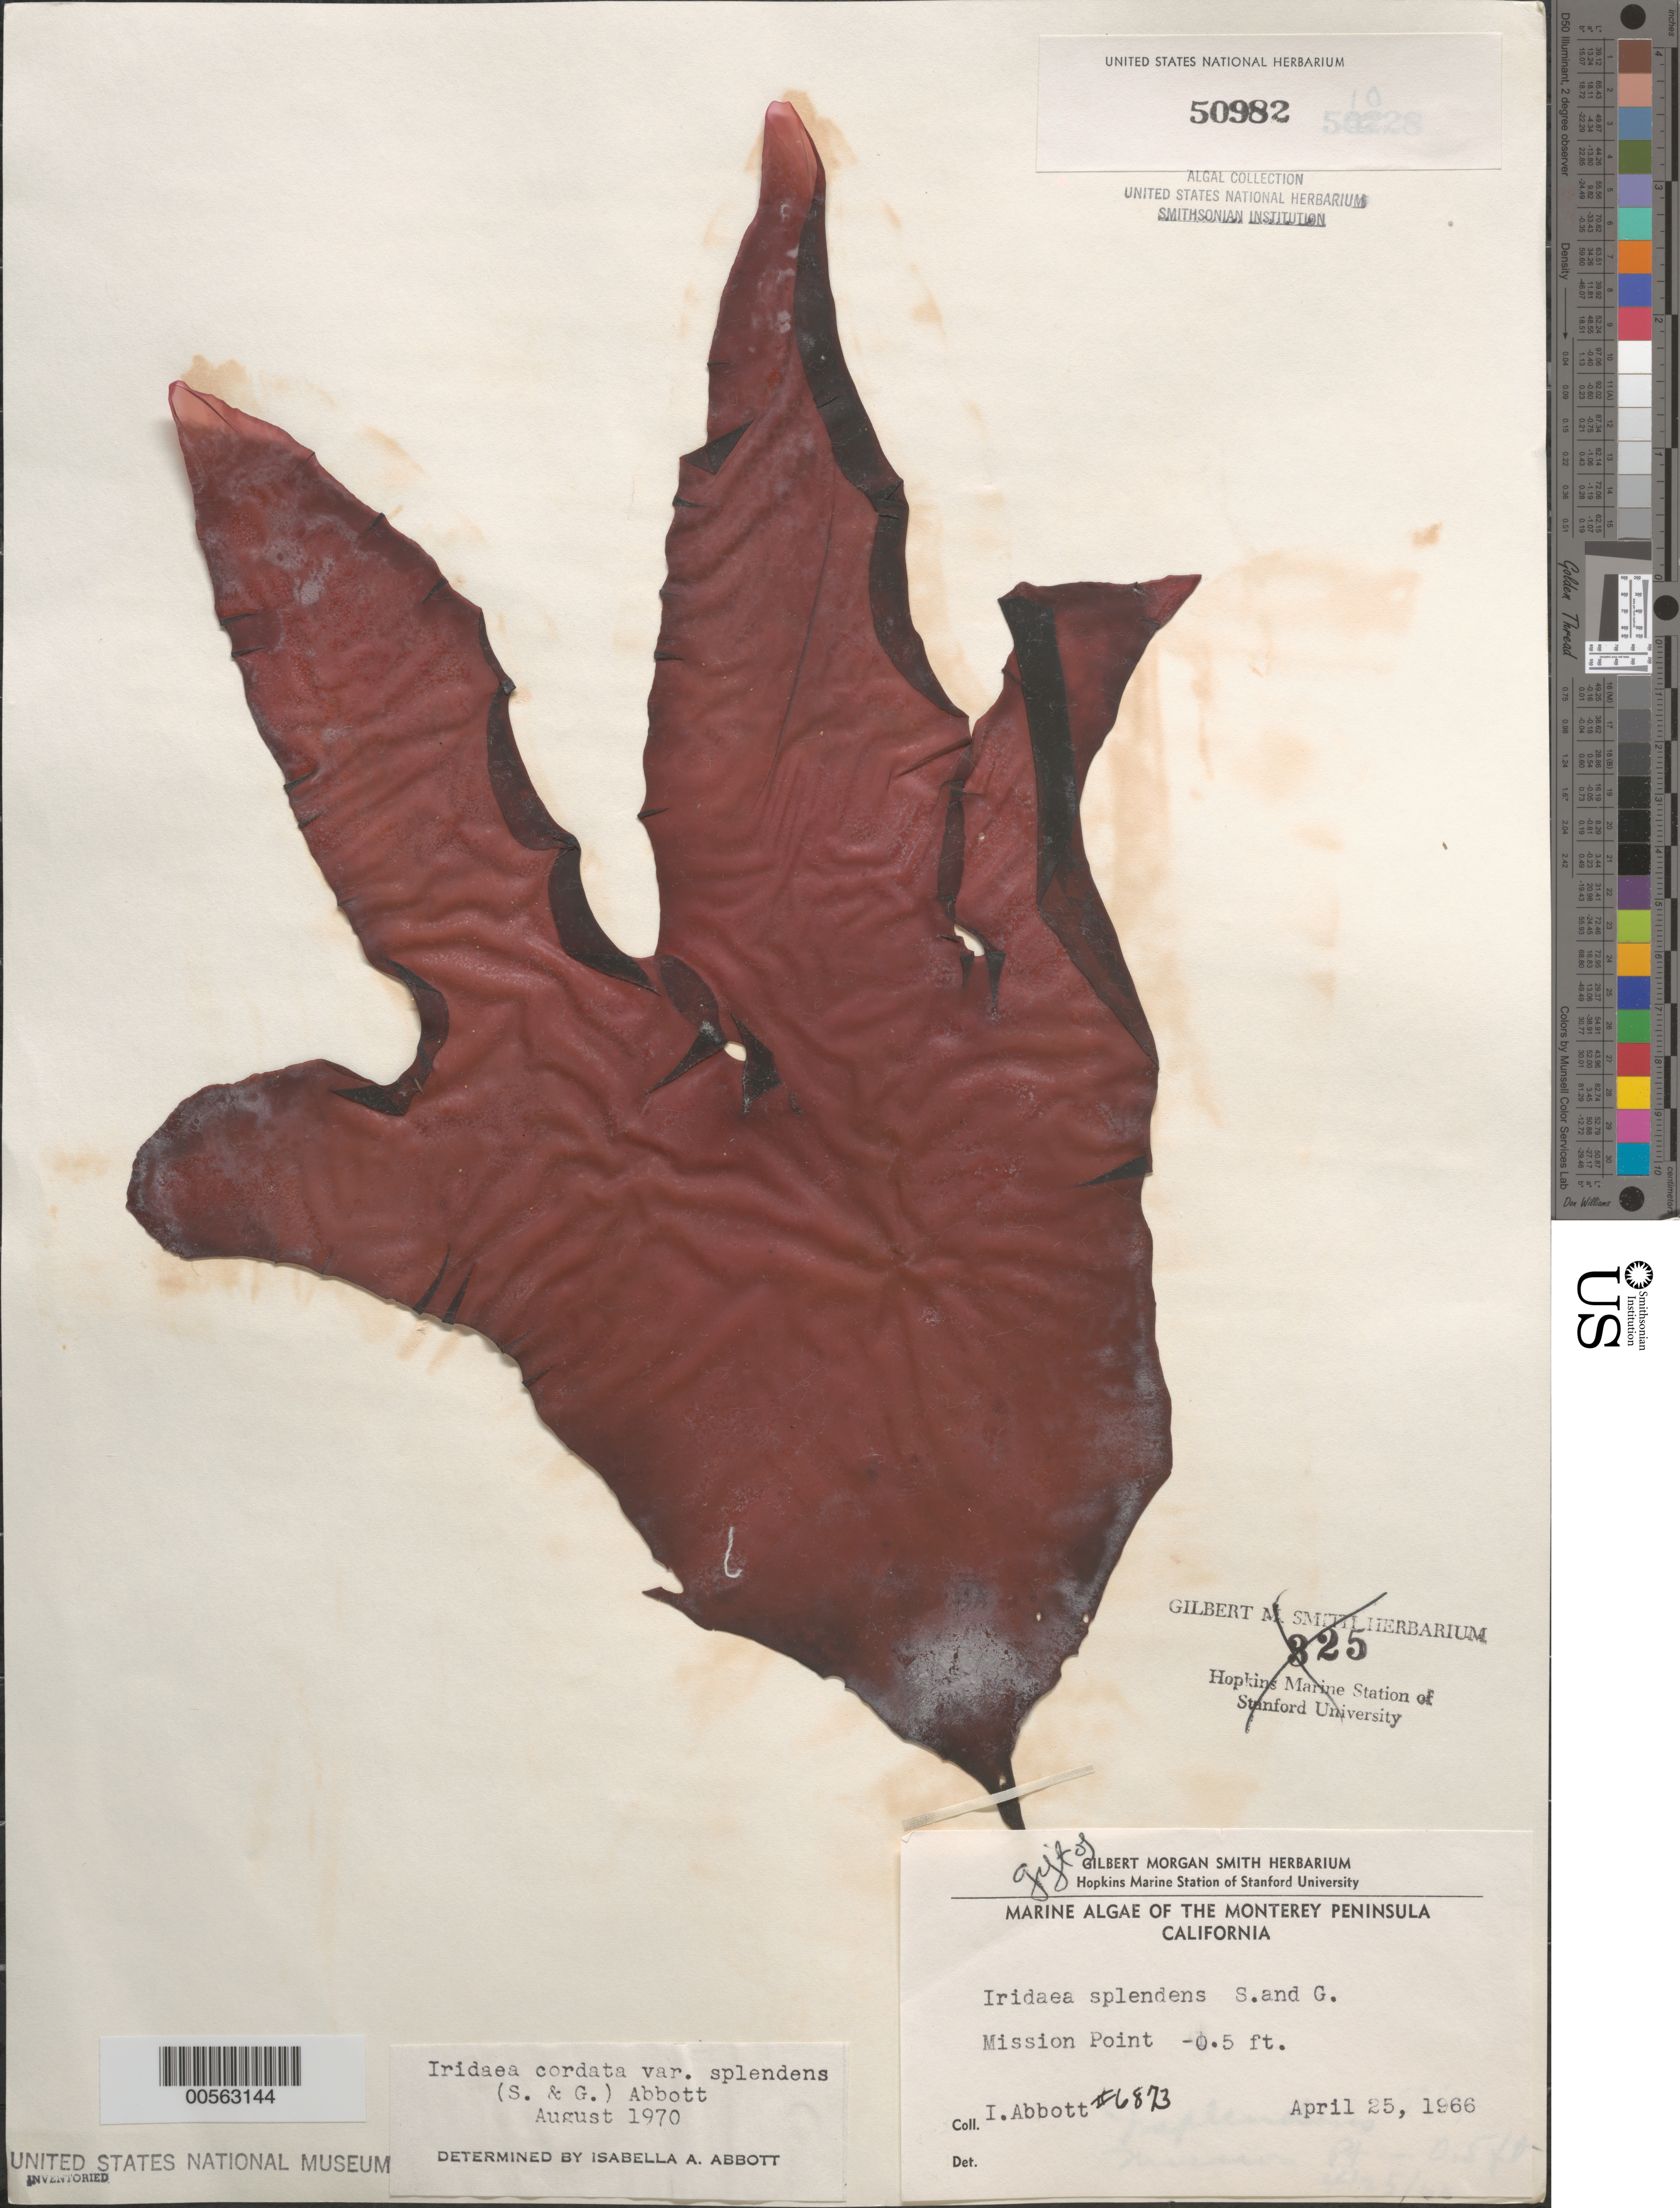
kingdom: Plantae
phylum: Rhodophyta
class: Florideophyceae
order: Gigartinales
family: Gigartinaceae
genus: Iridaea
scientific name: Iridaea cordata var. splendens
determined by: Abbott, Isabella A.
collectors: I. A. Abbott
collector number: IAA 6873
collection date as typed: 25 Apr 1966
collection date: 1966-04-25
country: United States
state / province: California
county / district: Monterey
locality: Mission Point, Monterey Peninsula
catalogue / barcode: US 50982